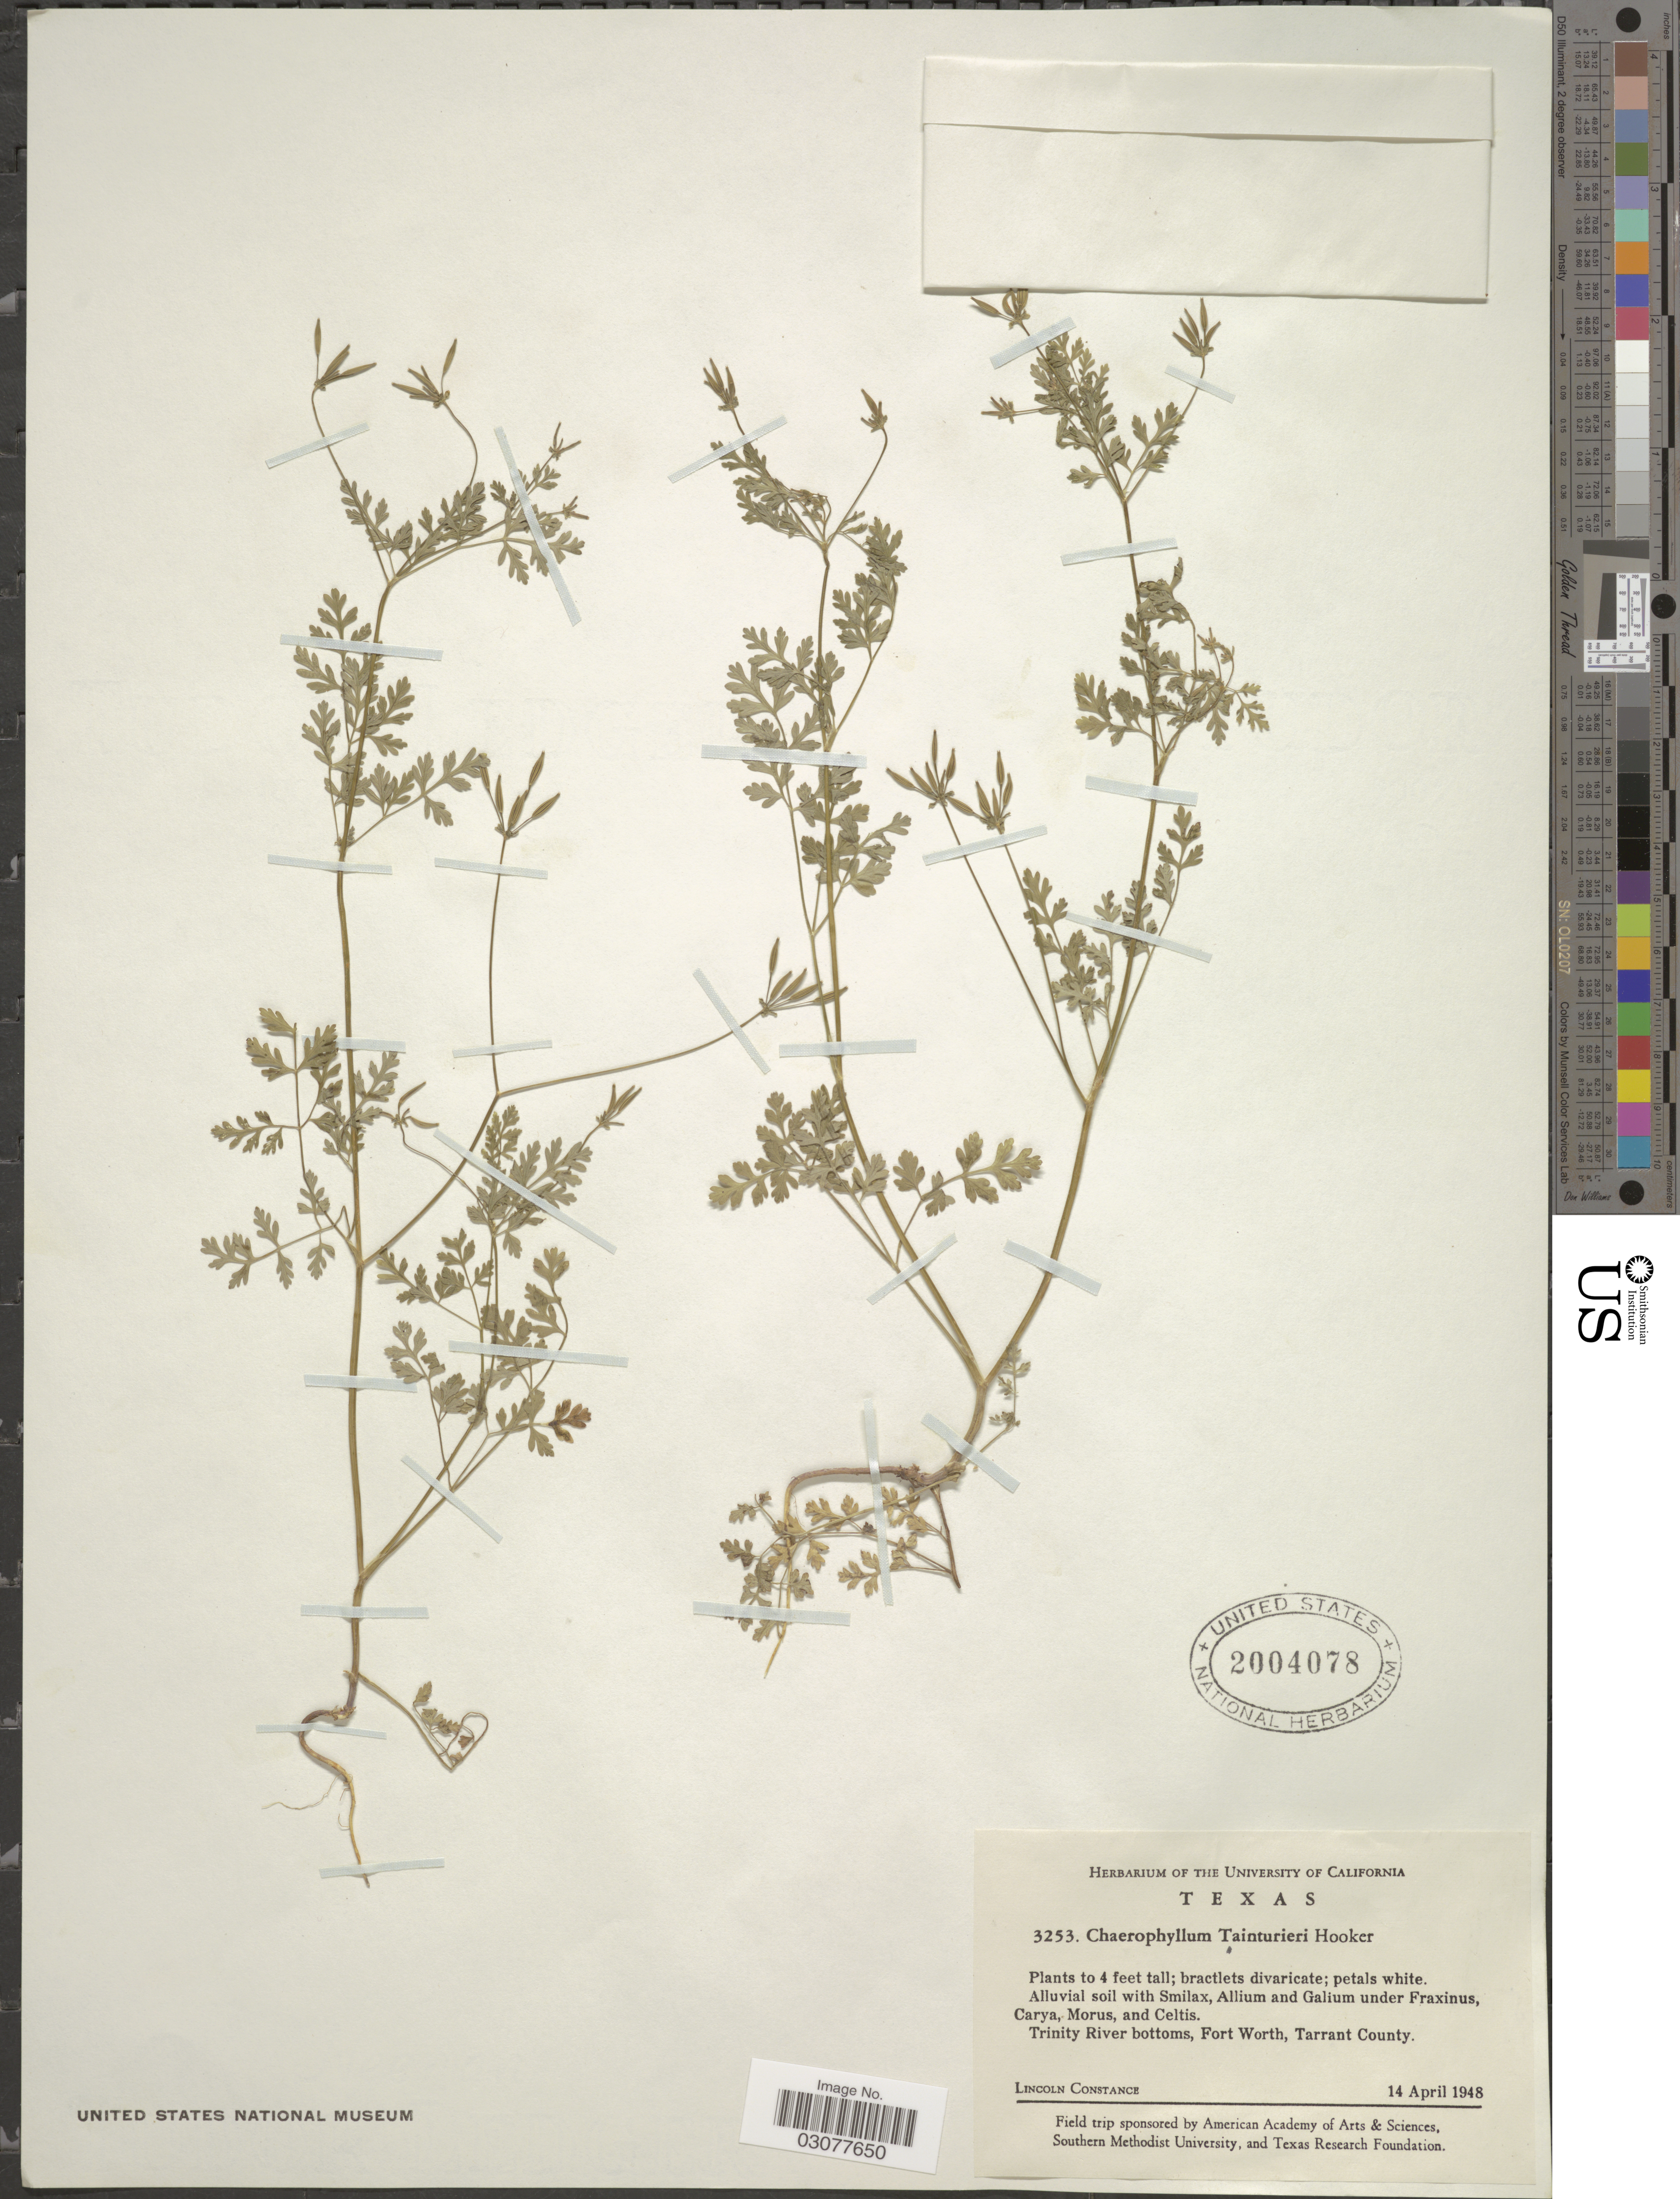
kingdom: Plantae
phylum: Tracheophyta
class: Magnoliopsida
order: Apiales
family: Apiaceae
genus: Chaerophyllum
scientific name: Chaerophyllum tainturieri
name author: Hook.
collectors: L. Constance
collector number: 3253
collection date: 1948-04-14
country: United States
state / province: Texas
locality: Trinity River bottoms, Fort Worth, Tarrant County.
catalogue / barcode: US 2004078